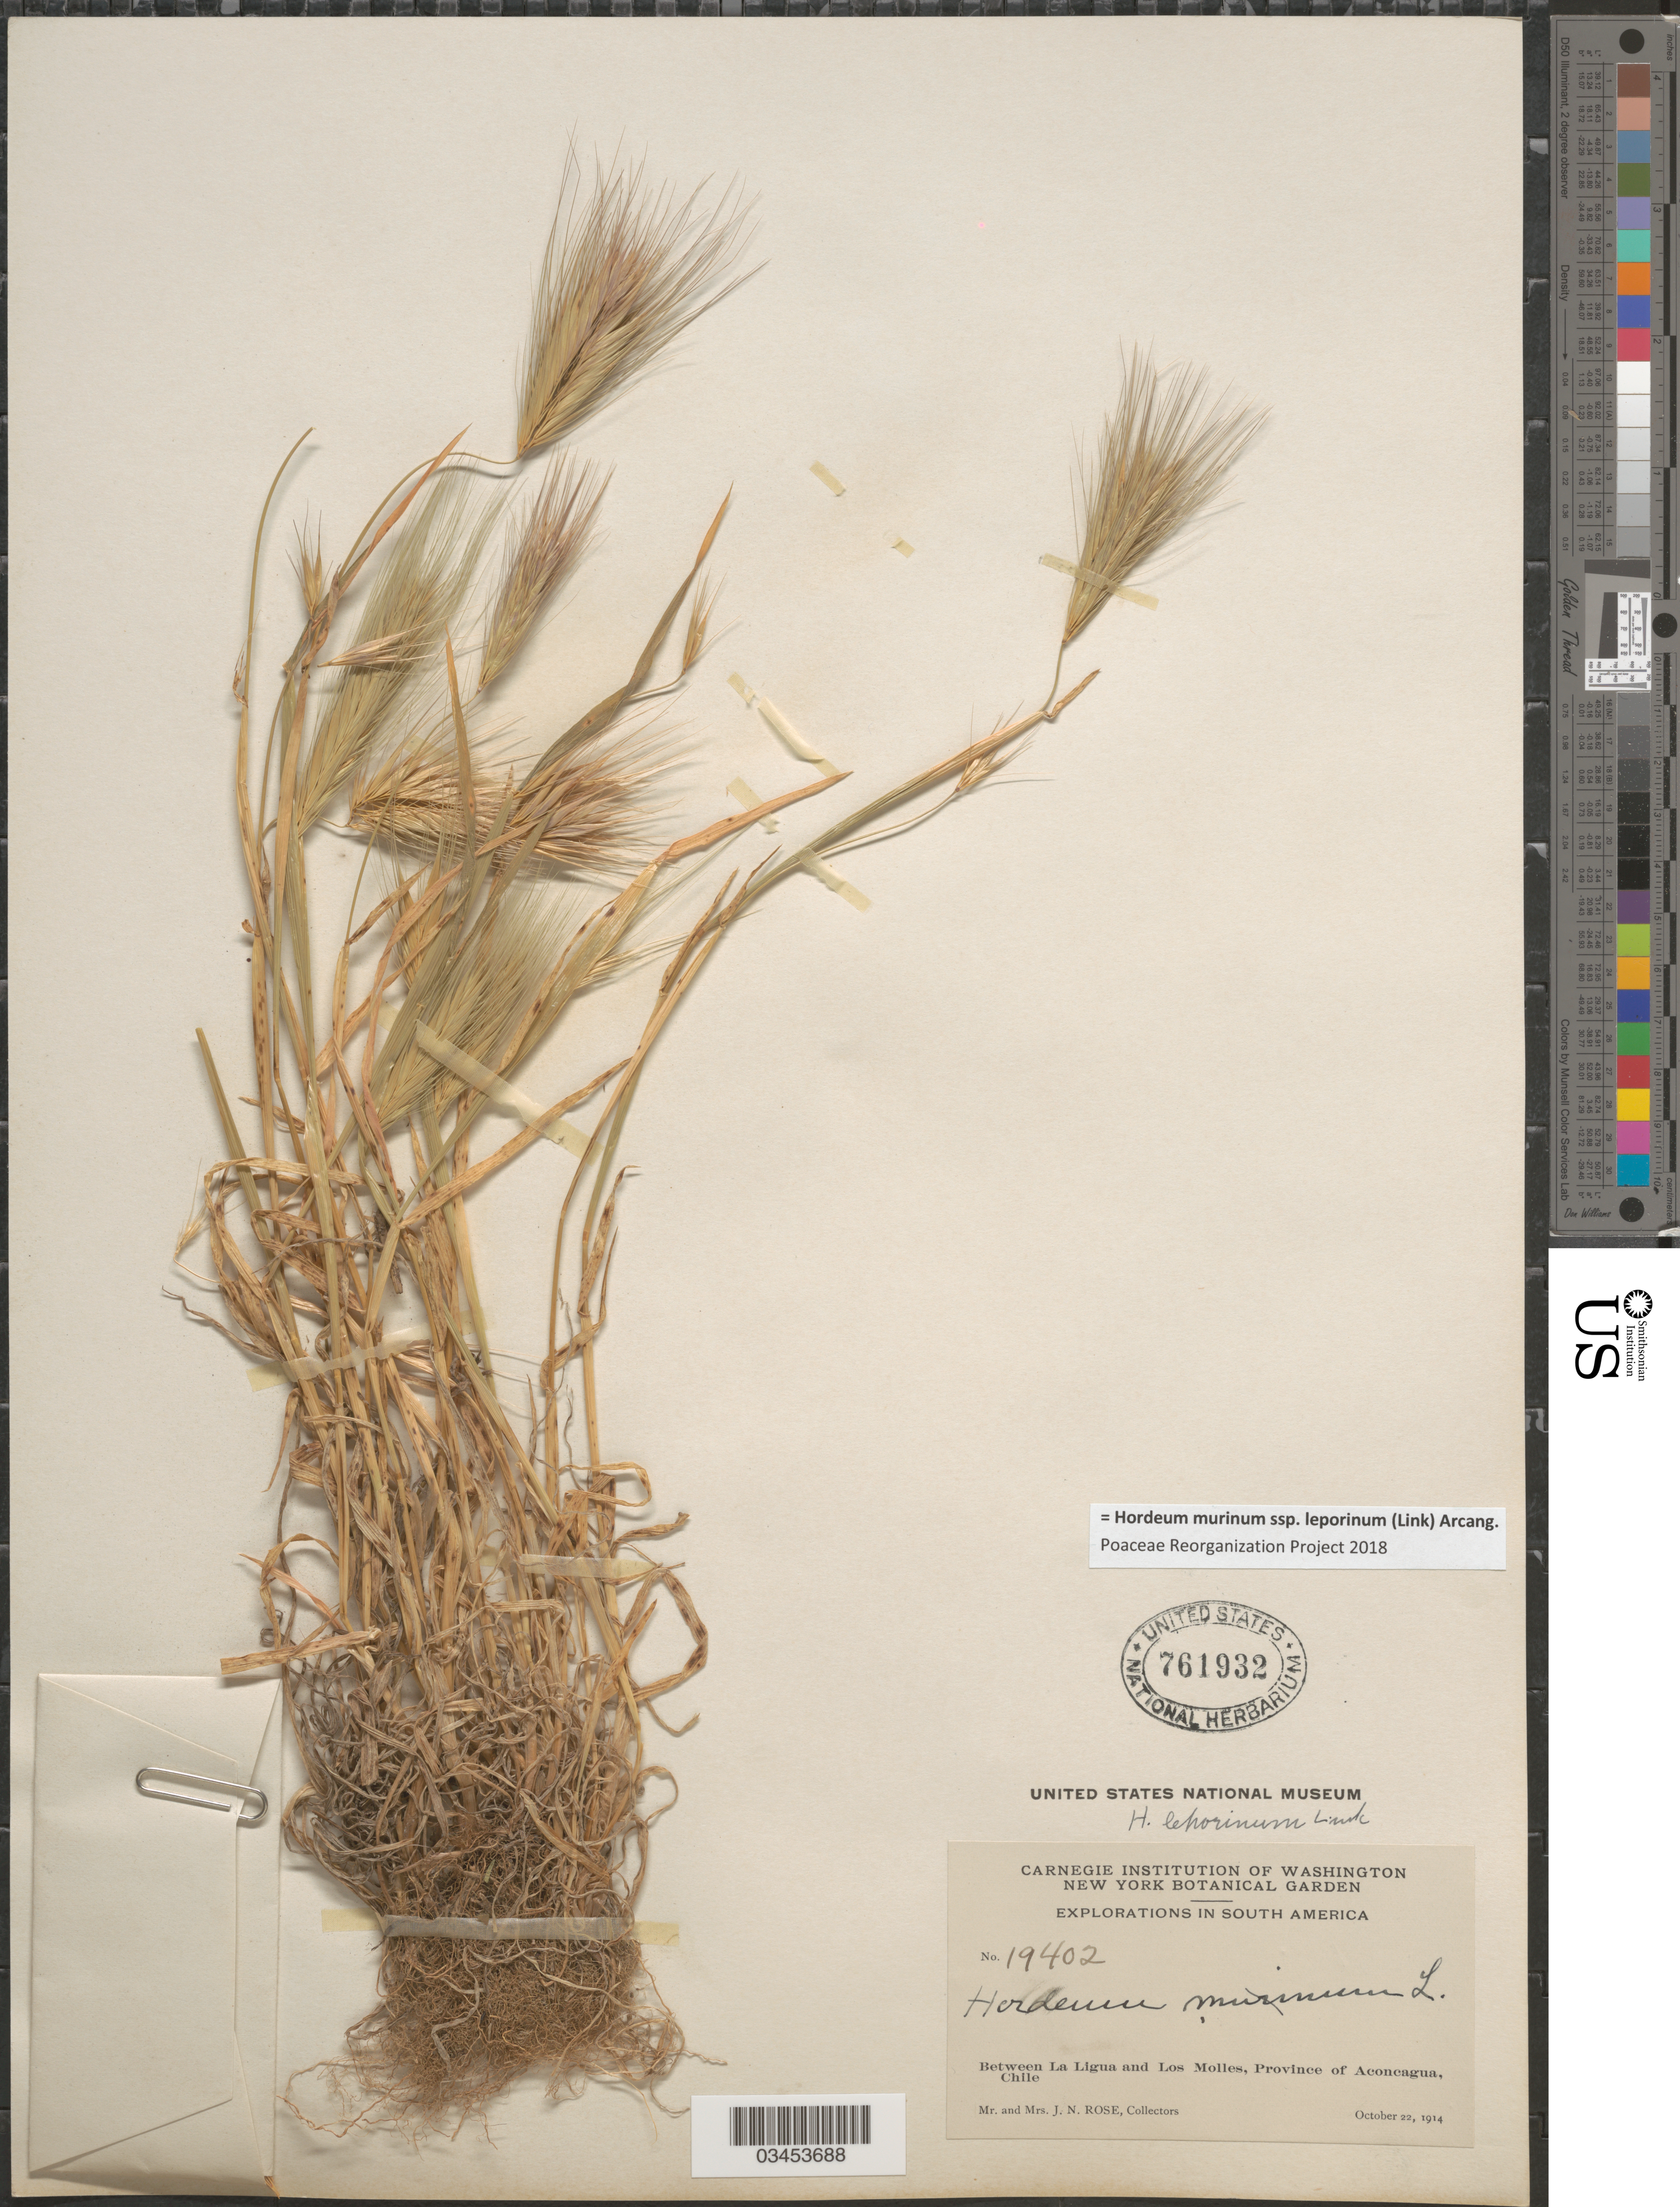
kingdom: Plantae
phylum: Tracheophyta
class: Liliopsida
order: Poales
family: Poaceae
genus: Hordeum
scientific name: Hordeum murinum subsp. leporinum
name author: (Link) Arcang.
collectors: J. N. Rose & L. B. Rose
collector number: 19402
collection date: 1914-10-22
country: Chile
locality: Explorations in South America. Between La Ligua and Los Molles, Province of Aconcagua.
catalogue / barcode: US 761932